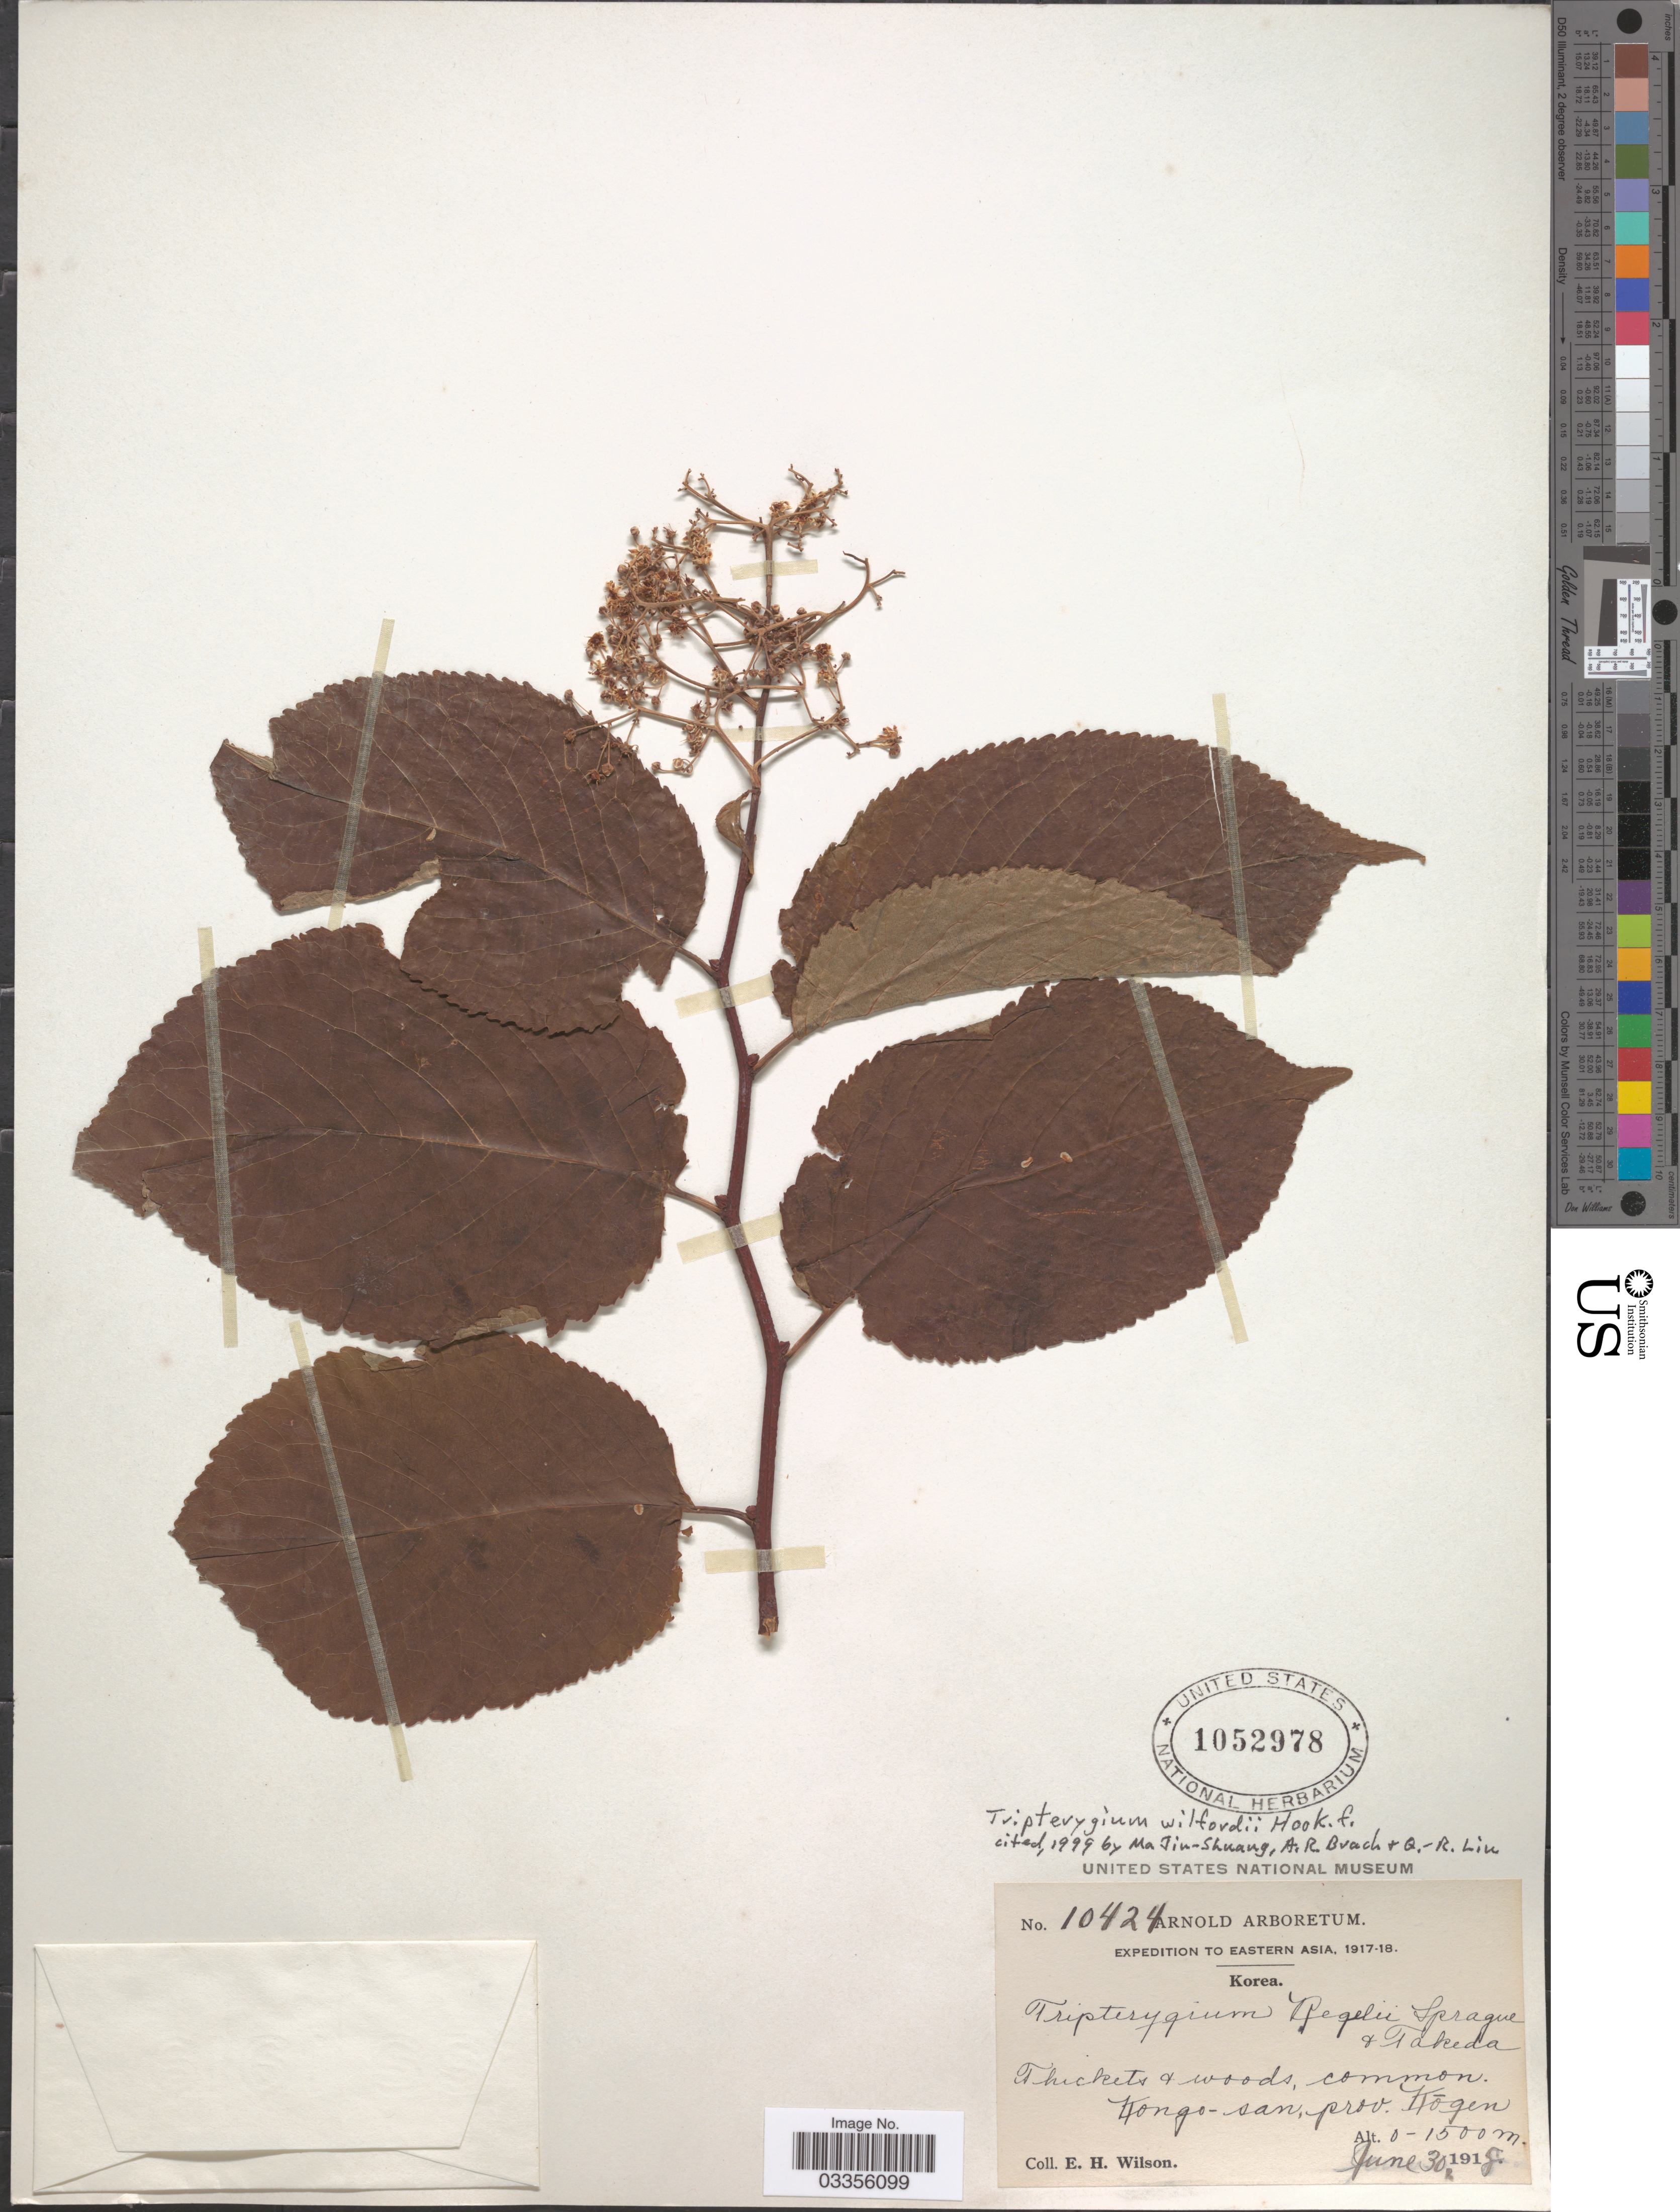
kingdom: Plantae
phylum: Tracheophyta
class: Magnoliopsida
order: Celastrales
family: Celastraceae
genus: Tripterygium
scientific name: Tripterygium wilfordii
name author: Hook. f.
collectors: E. Wilson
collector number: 10424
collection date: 1918-06-30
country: North Korea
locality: Eastern Asia. Kongo-san, prov. Kogen.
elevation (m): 0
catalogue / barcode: US 1052978